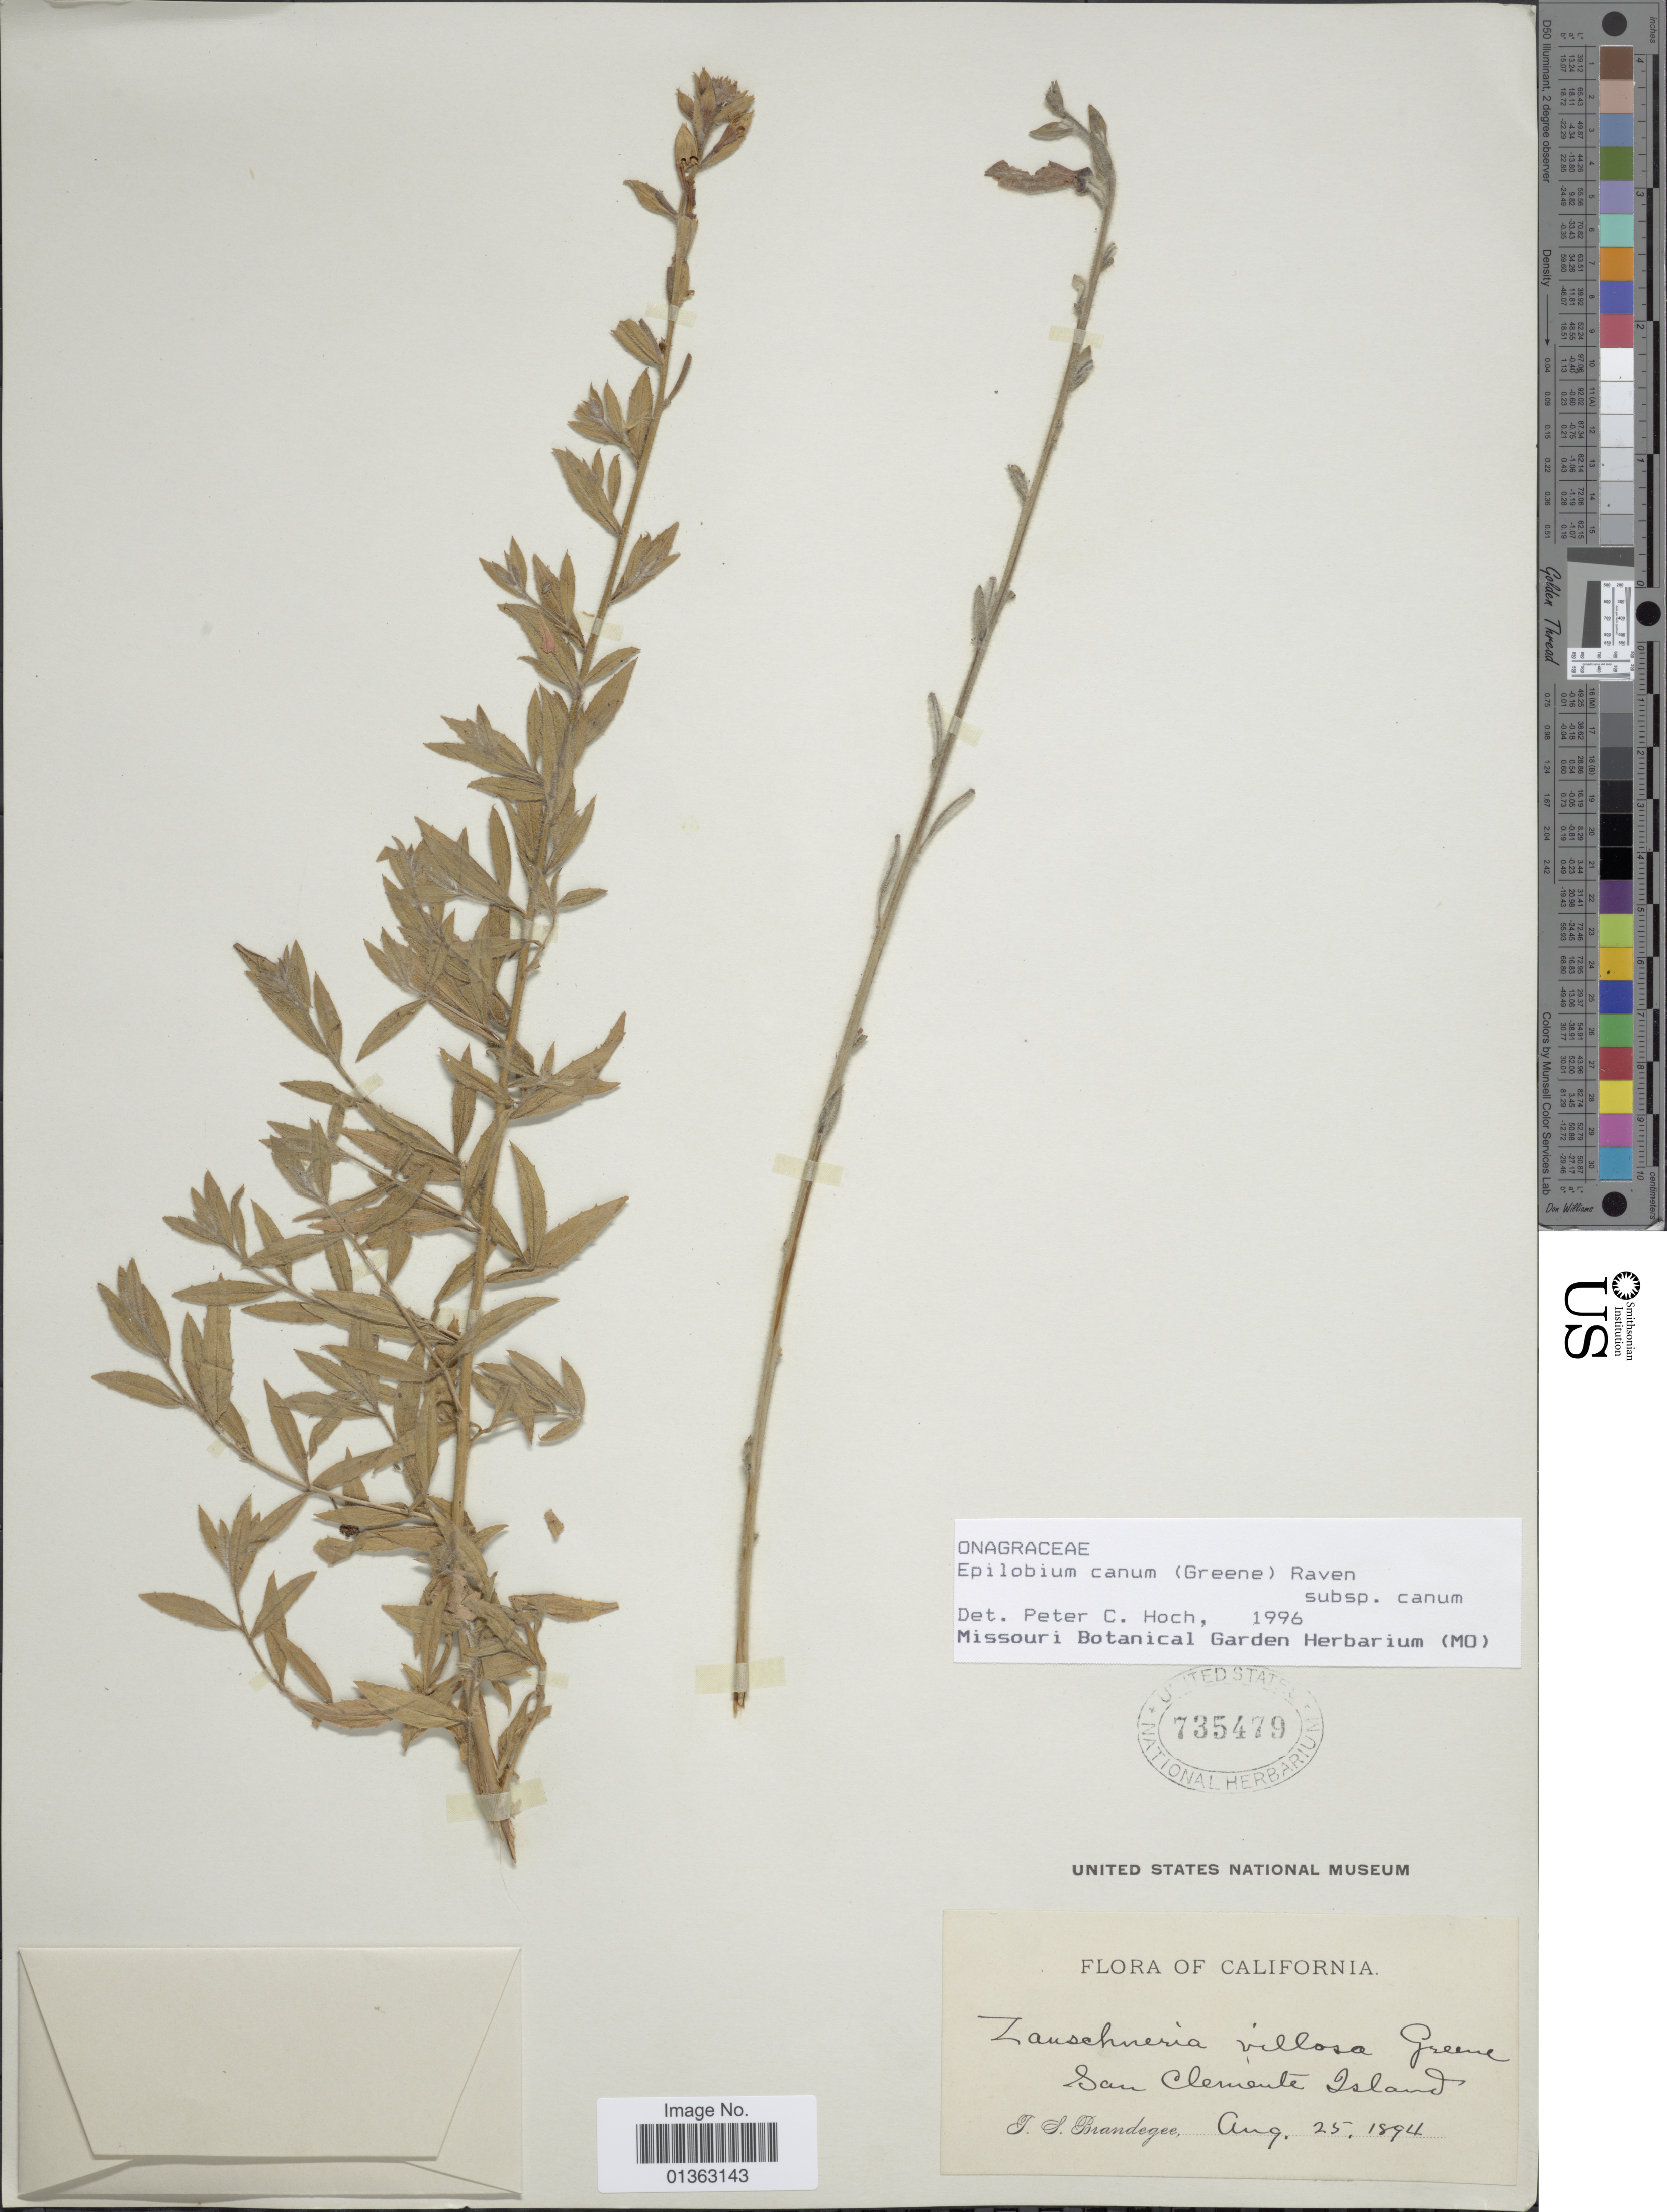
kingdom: Plantae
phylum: Tracheophyta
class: Magnoliopsida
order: Myrtales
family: Onagraceae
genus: Epilobium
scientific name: Epilobium canum subsp. canum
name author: (Greene) P.H. Raven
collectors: J. S. Brandegee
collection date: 1894-08-25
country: United States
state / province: California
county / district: Los Angeles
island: San Clemente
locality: San Clemente Island.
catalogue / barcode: US 735479